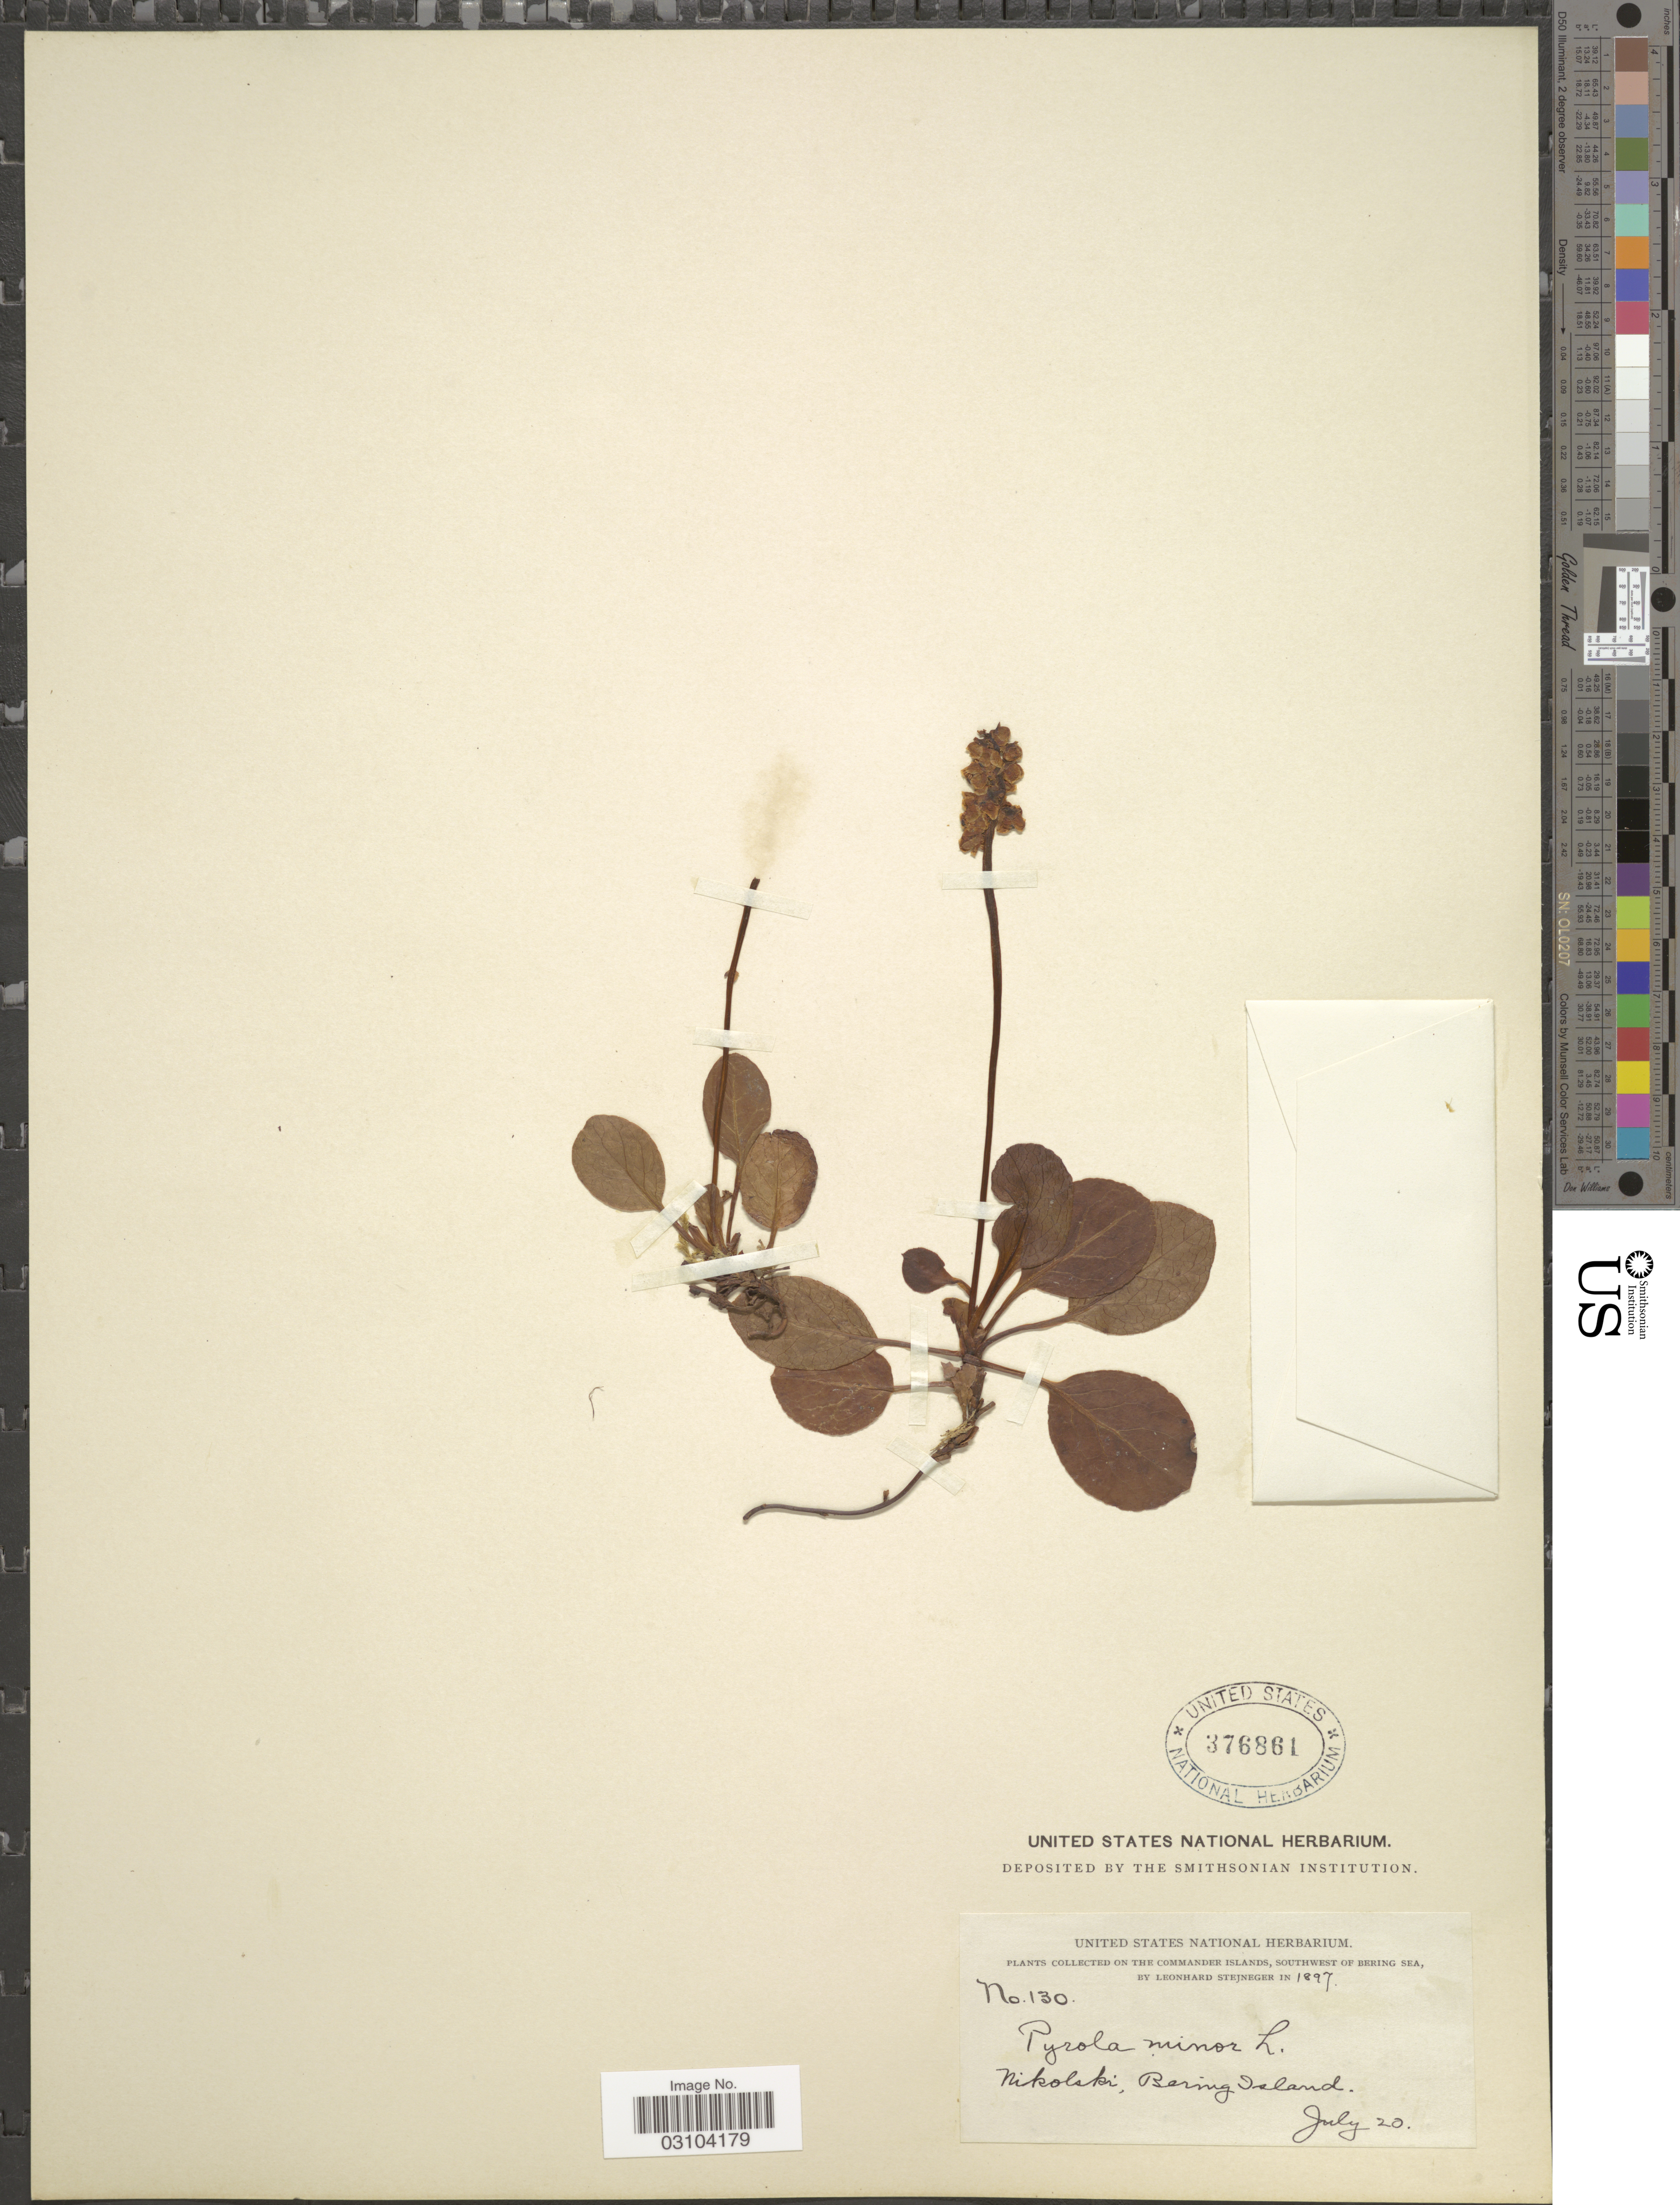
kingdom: Plantae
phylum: Tracheophyta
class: Magnoliopsida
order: Ericales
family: Ericaceae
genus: Pyrola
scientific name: Pyrola minor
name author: L.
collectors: L. Stejneger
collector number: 130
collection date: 1897-07-20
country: Russian Federation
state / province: Kamchatka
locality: Commander Islands, Southwest of Bering Sea. Nikolski, Bering Island.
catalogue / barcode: US 376861